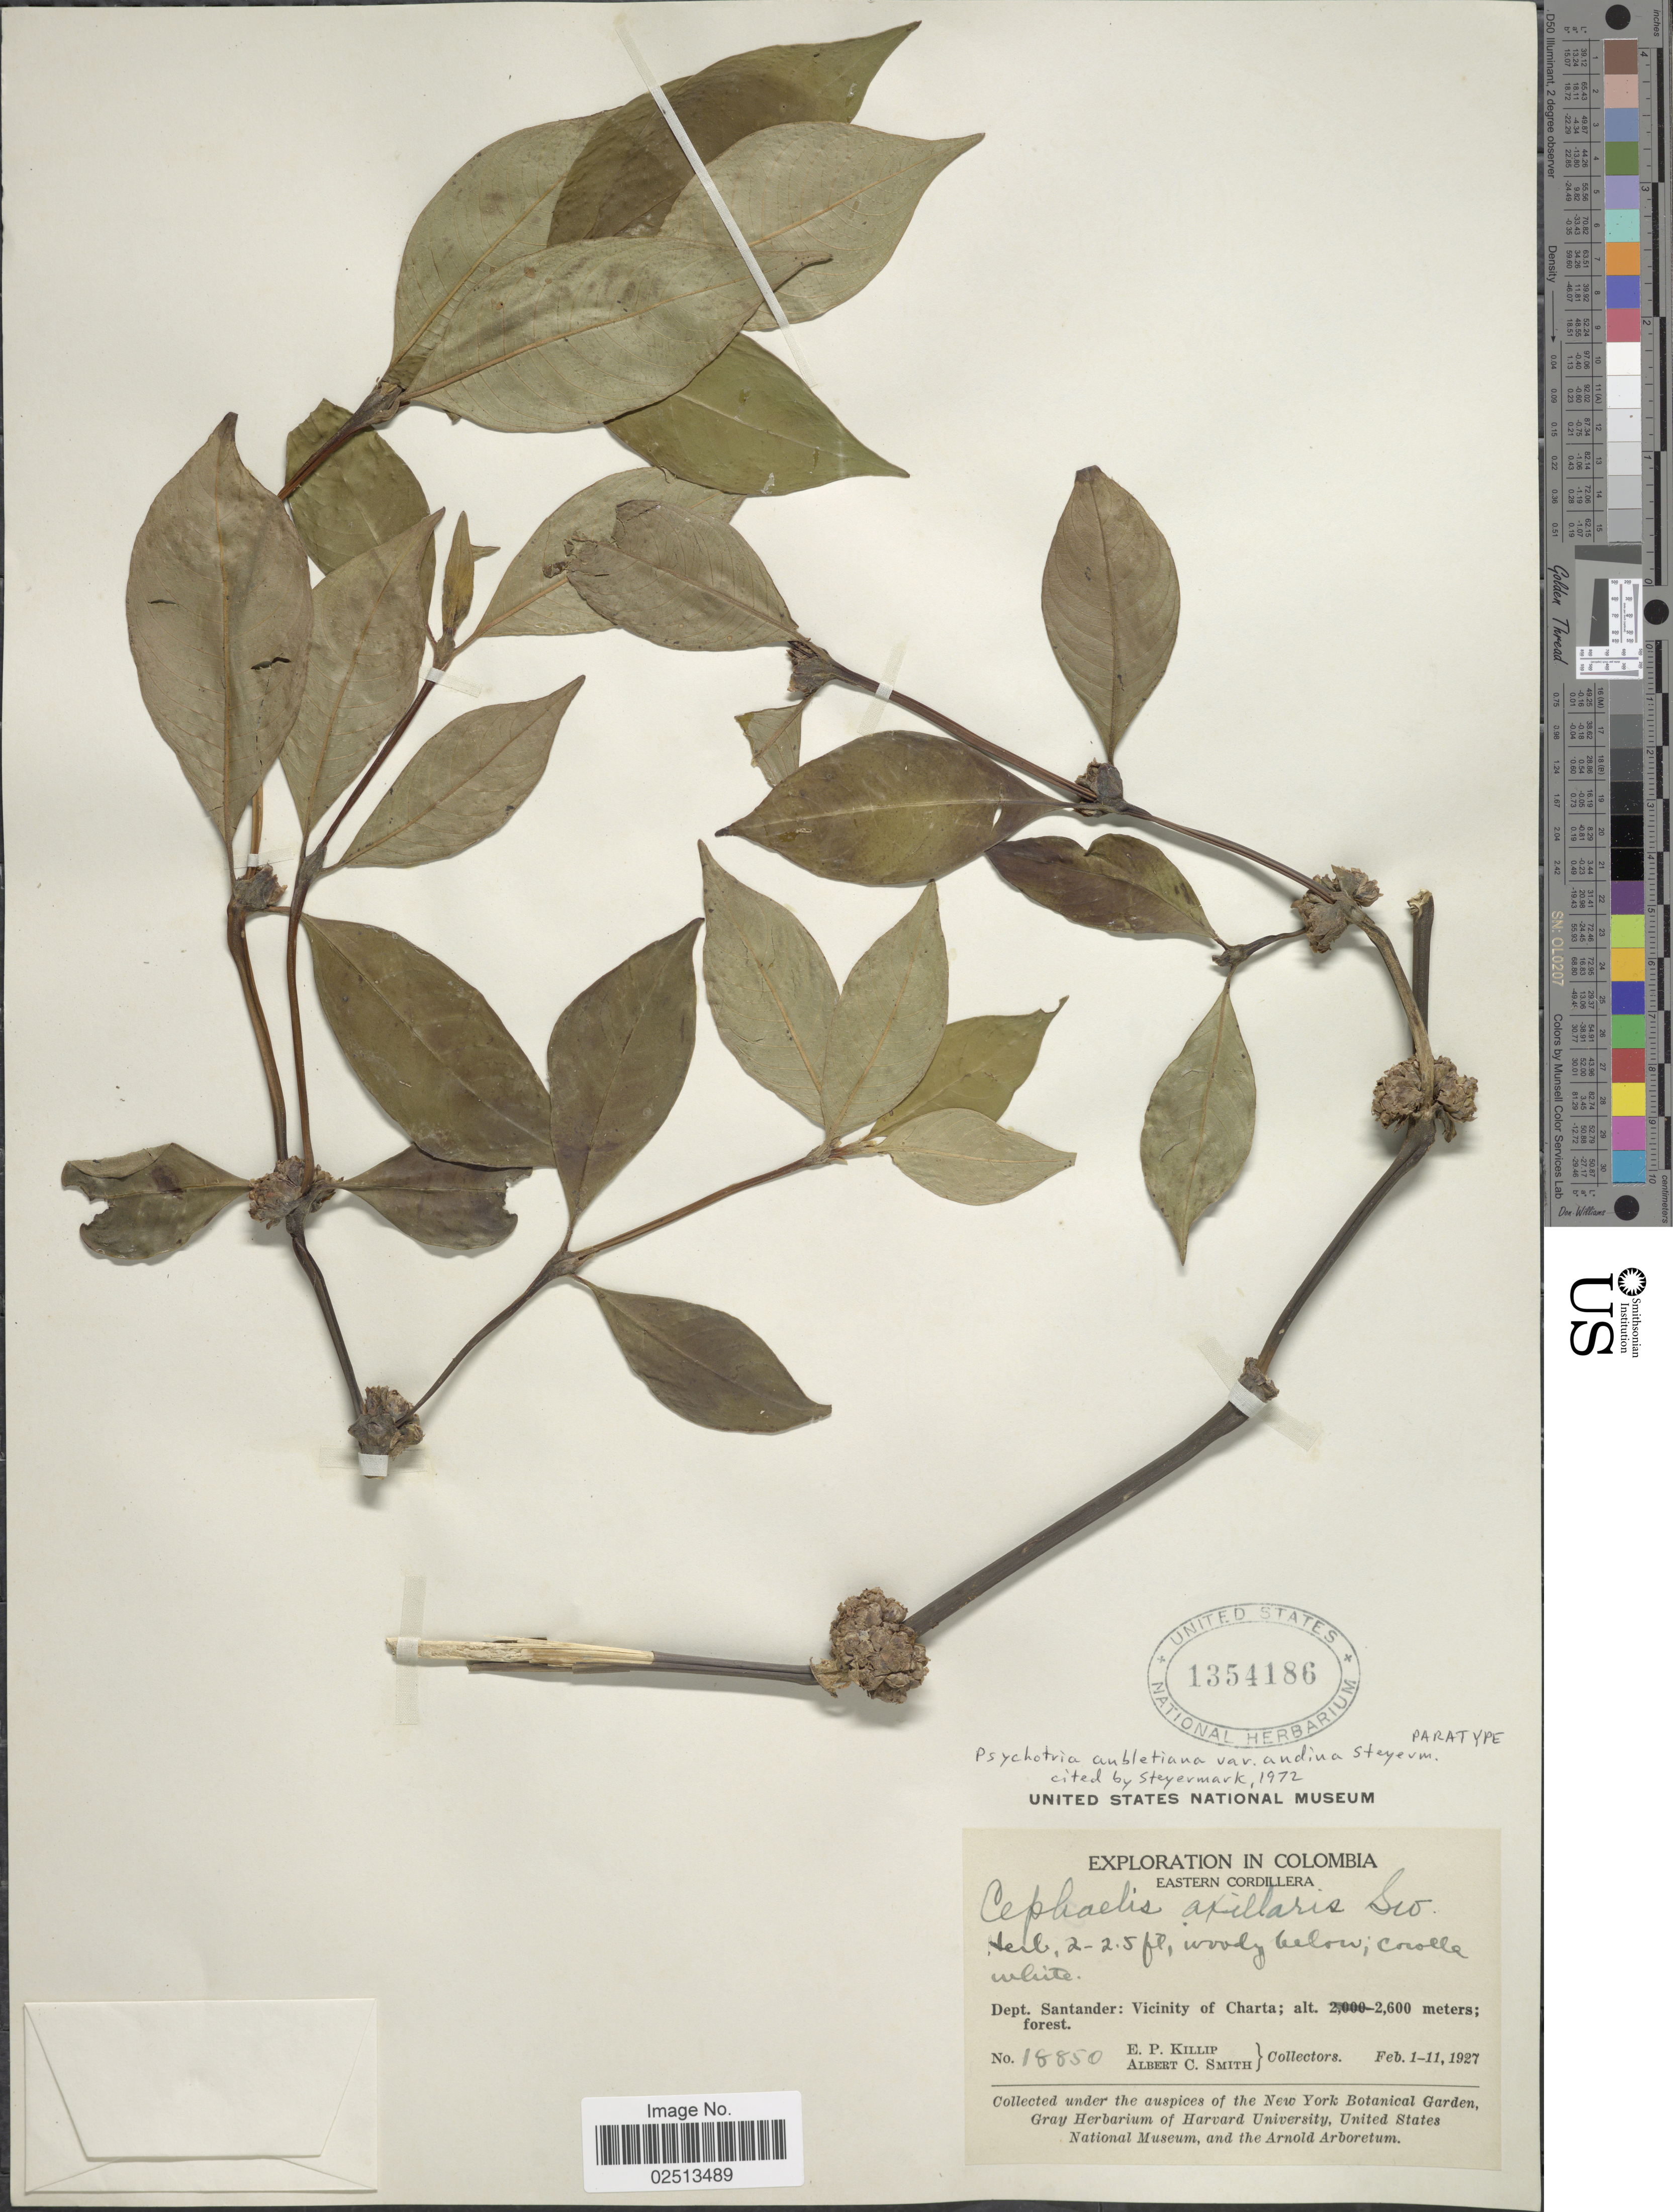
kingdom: Plantae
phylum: Tracheophyta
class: Magnoliopsida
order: Gentianales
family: Rubiaceae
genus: Psychotria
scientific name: Psychotria aubletiana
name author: Steyerm.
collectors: E. P. Killip & A. C. Smith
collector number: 18850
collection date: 1927-02-01/1927-10-11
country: Colombia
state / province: Santander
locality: Eastern Cordillera, Dept. Santander: Vicinity of Charta; forest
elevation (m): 2600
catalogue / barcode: US 1354186